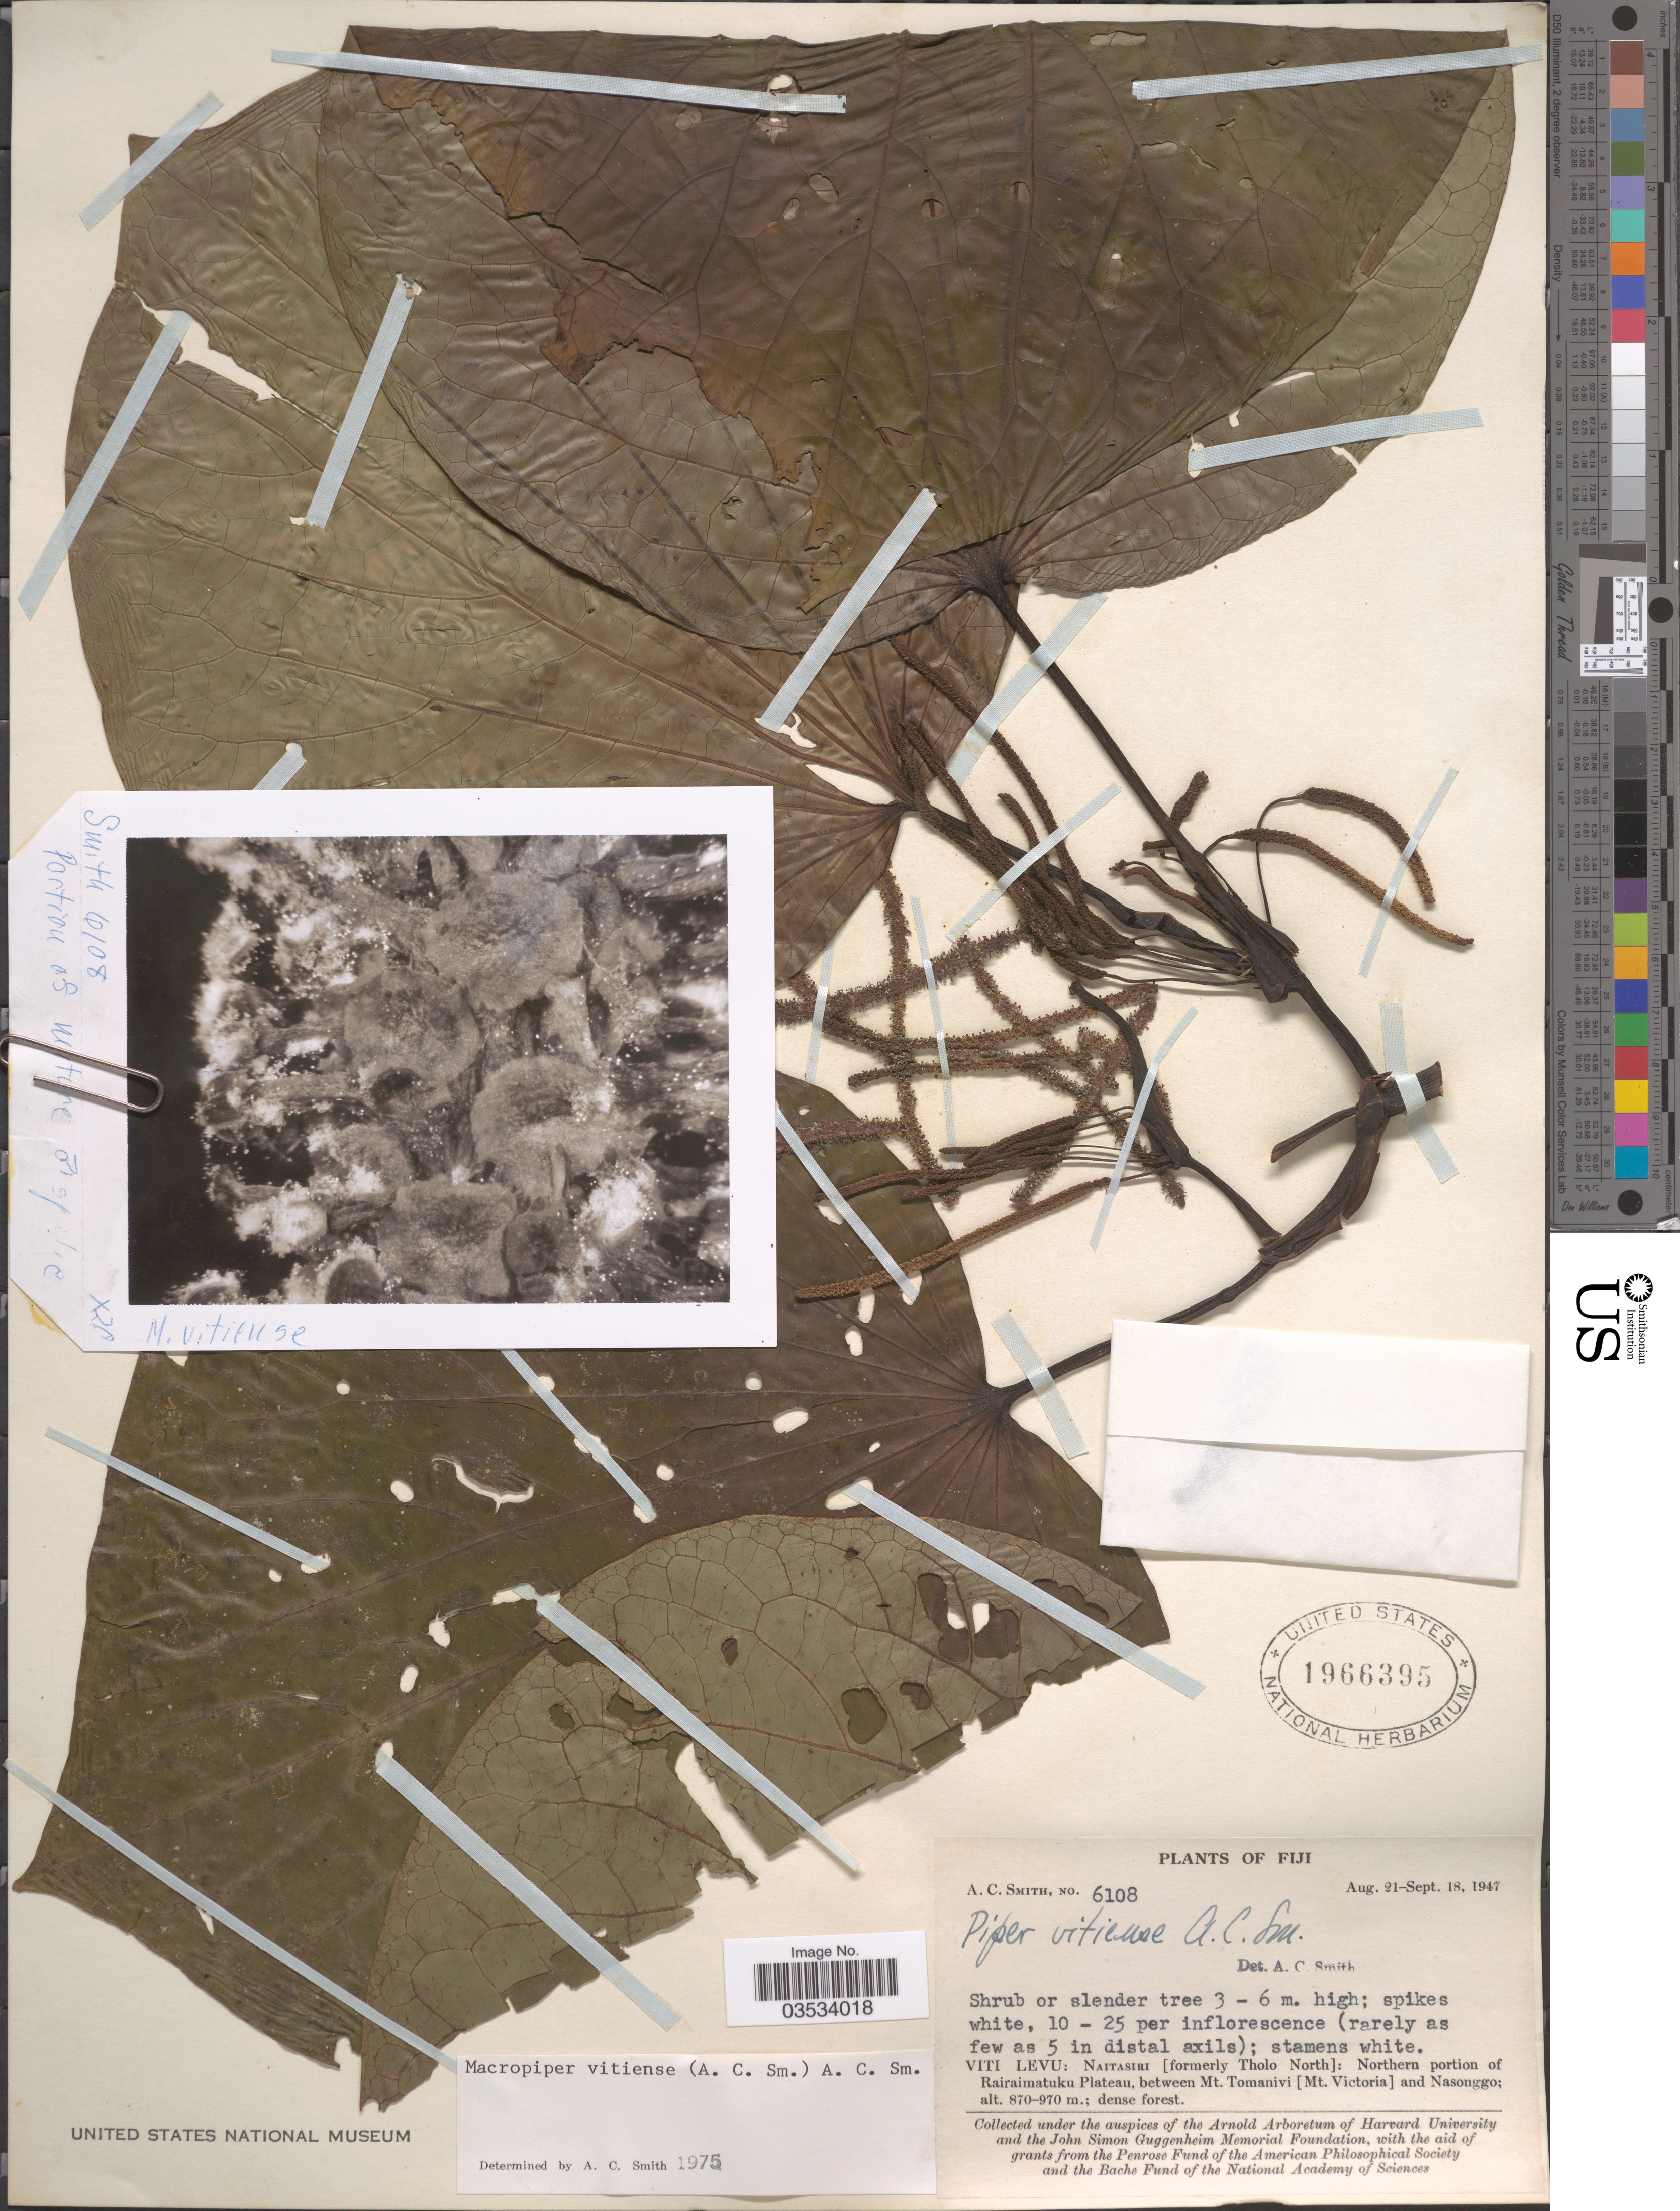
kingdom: Plantae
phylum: Tracheophyta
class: Magnoliopsida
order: Piperales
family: Piperaceae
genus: Piper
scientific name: Piper vitiense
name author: A.C. Sm.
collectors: A. C. Smith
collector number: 6108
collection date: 1947-08-21/1947-09-18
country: Fiji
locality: Viti Levu: Naitasiri [formerly Tholo North]: Northern portion of Rairaimatuku Plateau, between Mt. Tomanivi [Mt. Victoria] and Nasonggo.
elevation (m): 870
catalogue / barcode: US 1966395